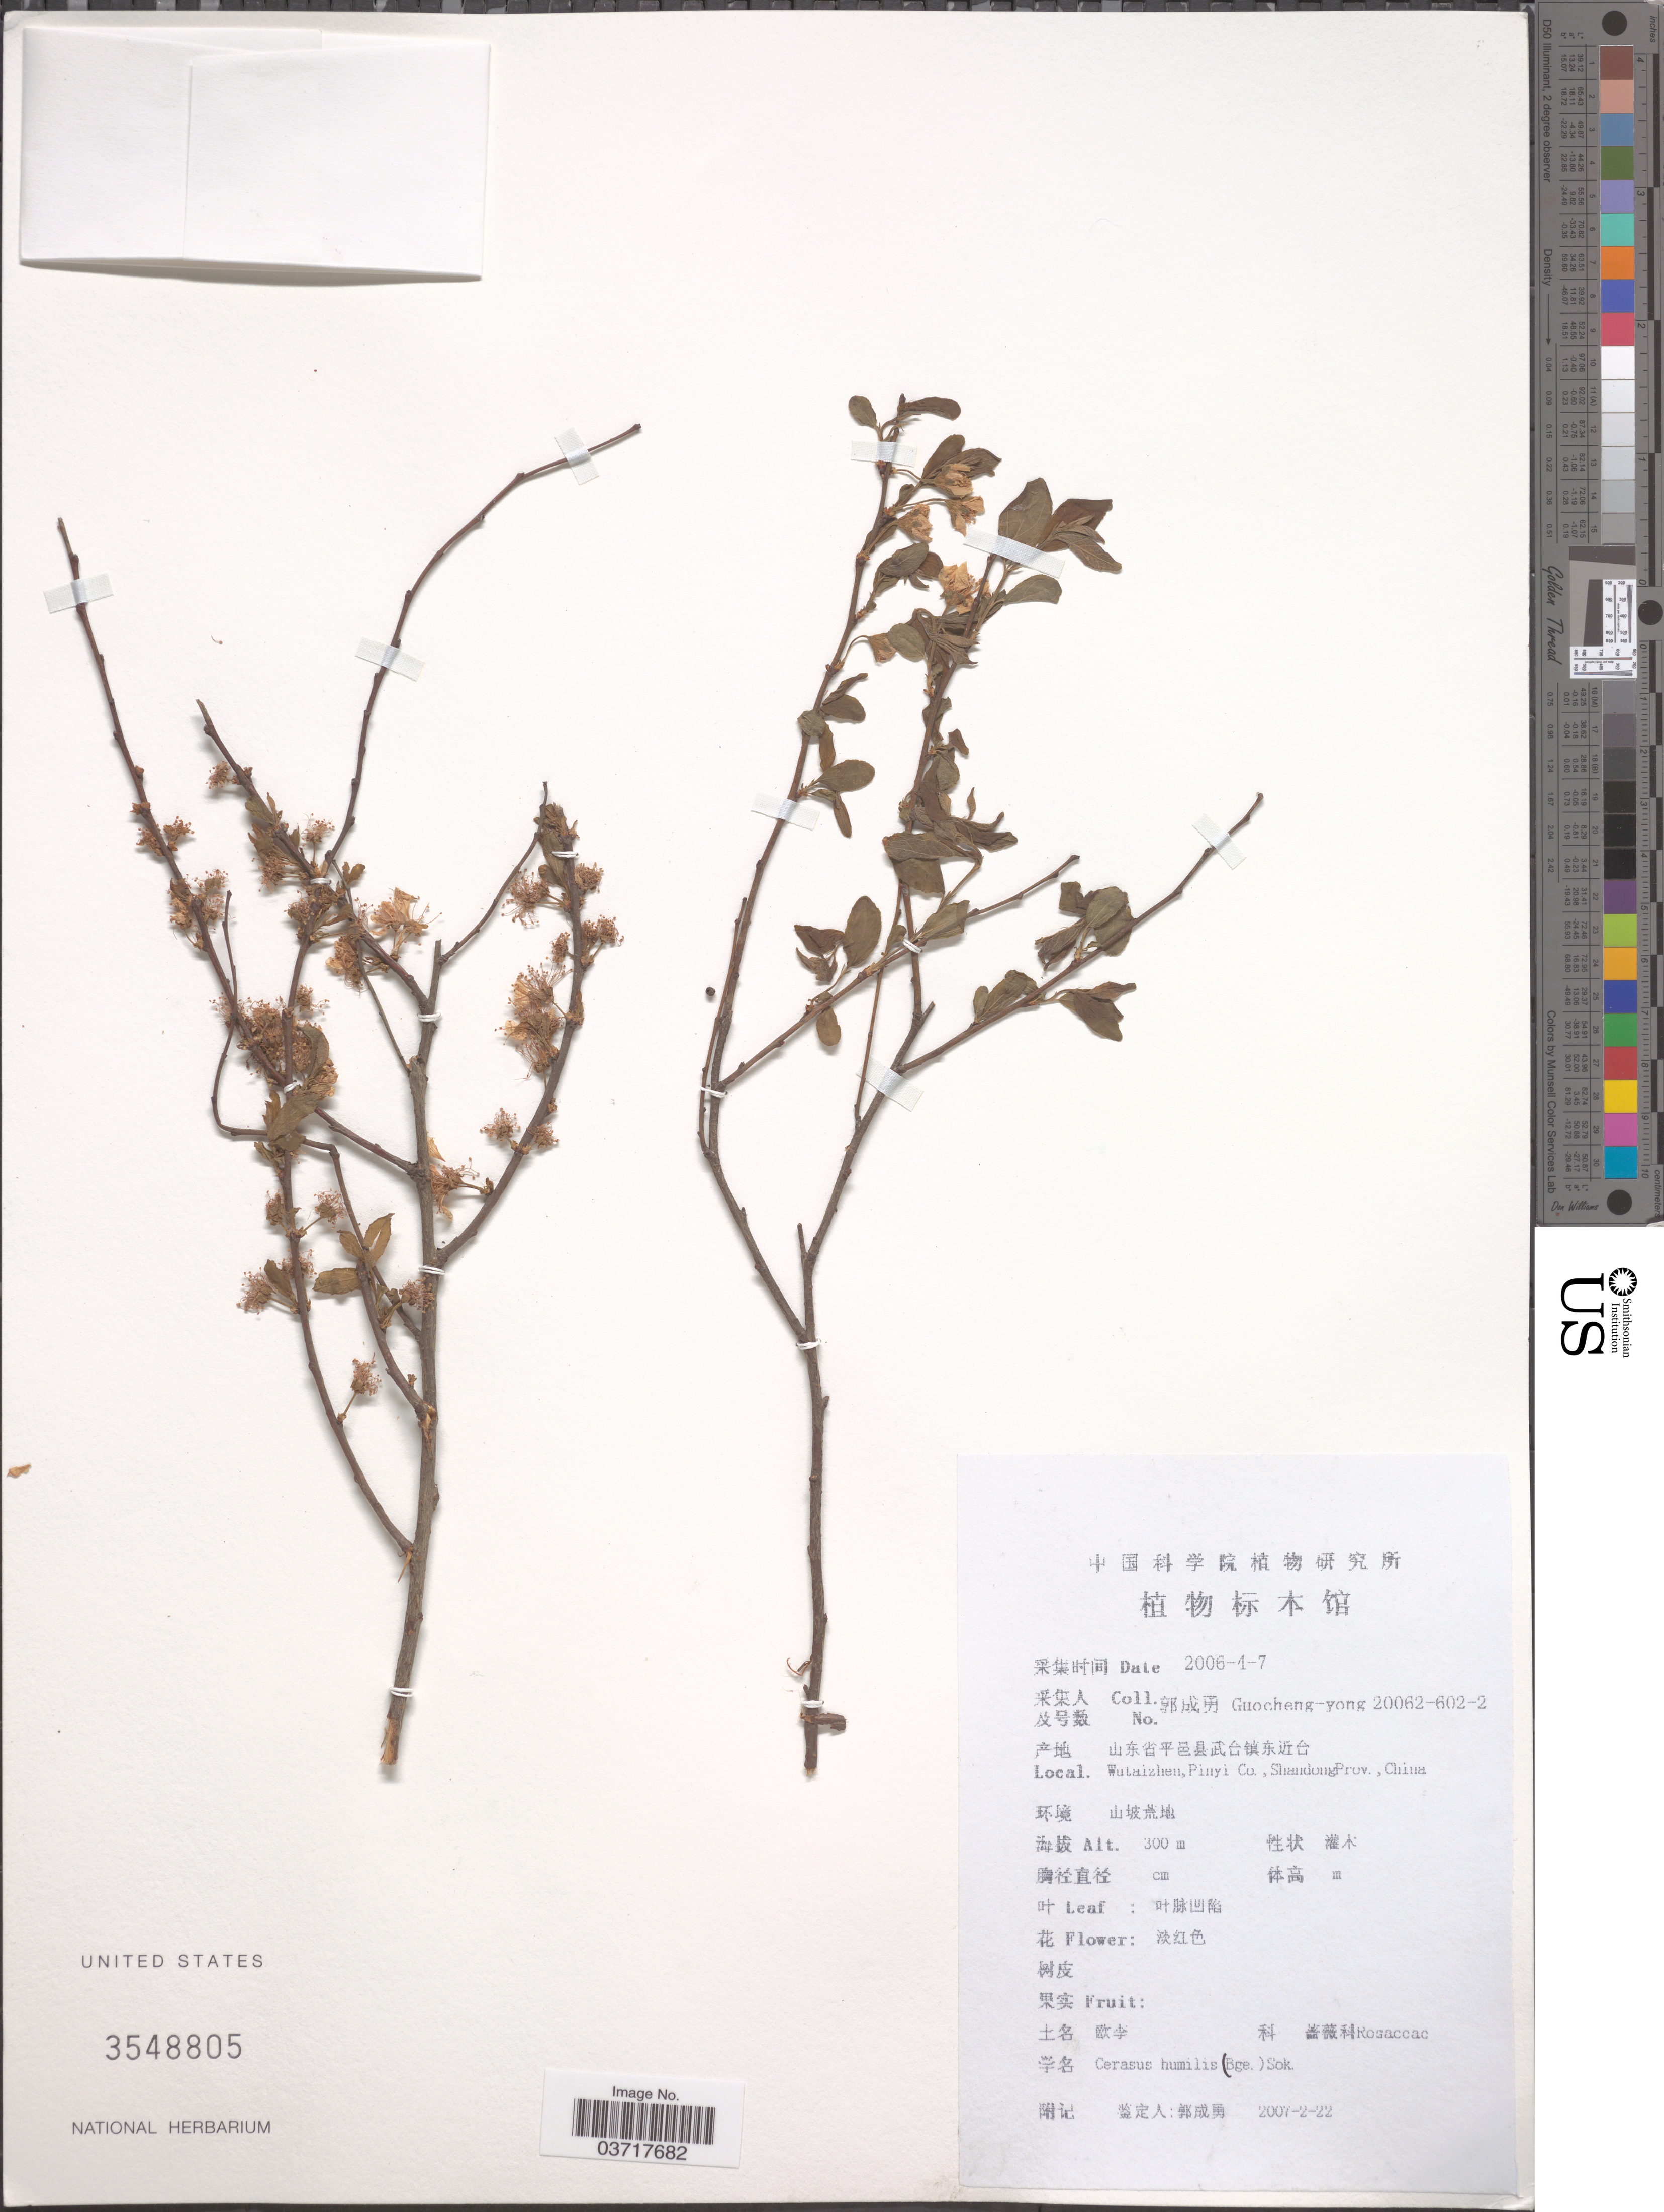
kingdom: Plantae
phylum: Tracheophyta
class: Magnoliopsida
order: Rosales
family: Rosaceae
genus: Prunus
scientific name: Prunus humilis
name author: Bunge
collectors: Guo cheng-yong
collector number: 20062-602-2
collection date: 2006-01-07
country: China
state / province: Shandong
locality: Wulaizhen, Pi [illegible text]yi Co.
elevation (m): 300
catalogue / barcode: US 3548805